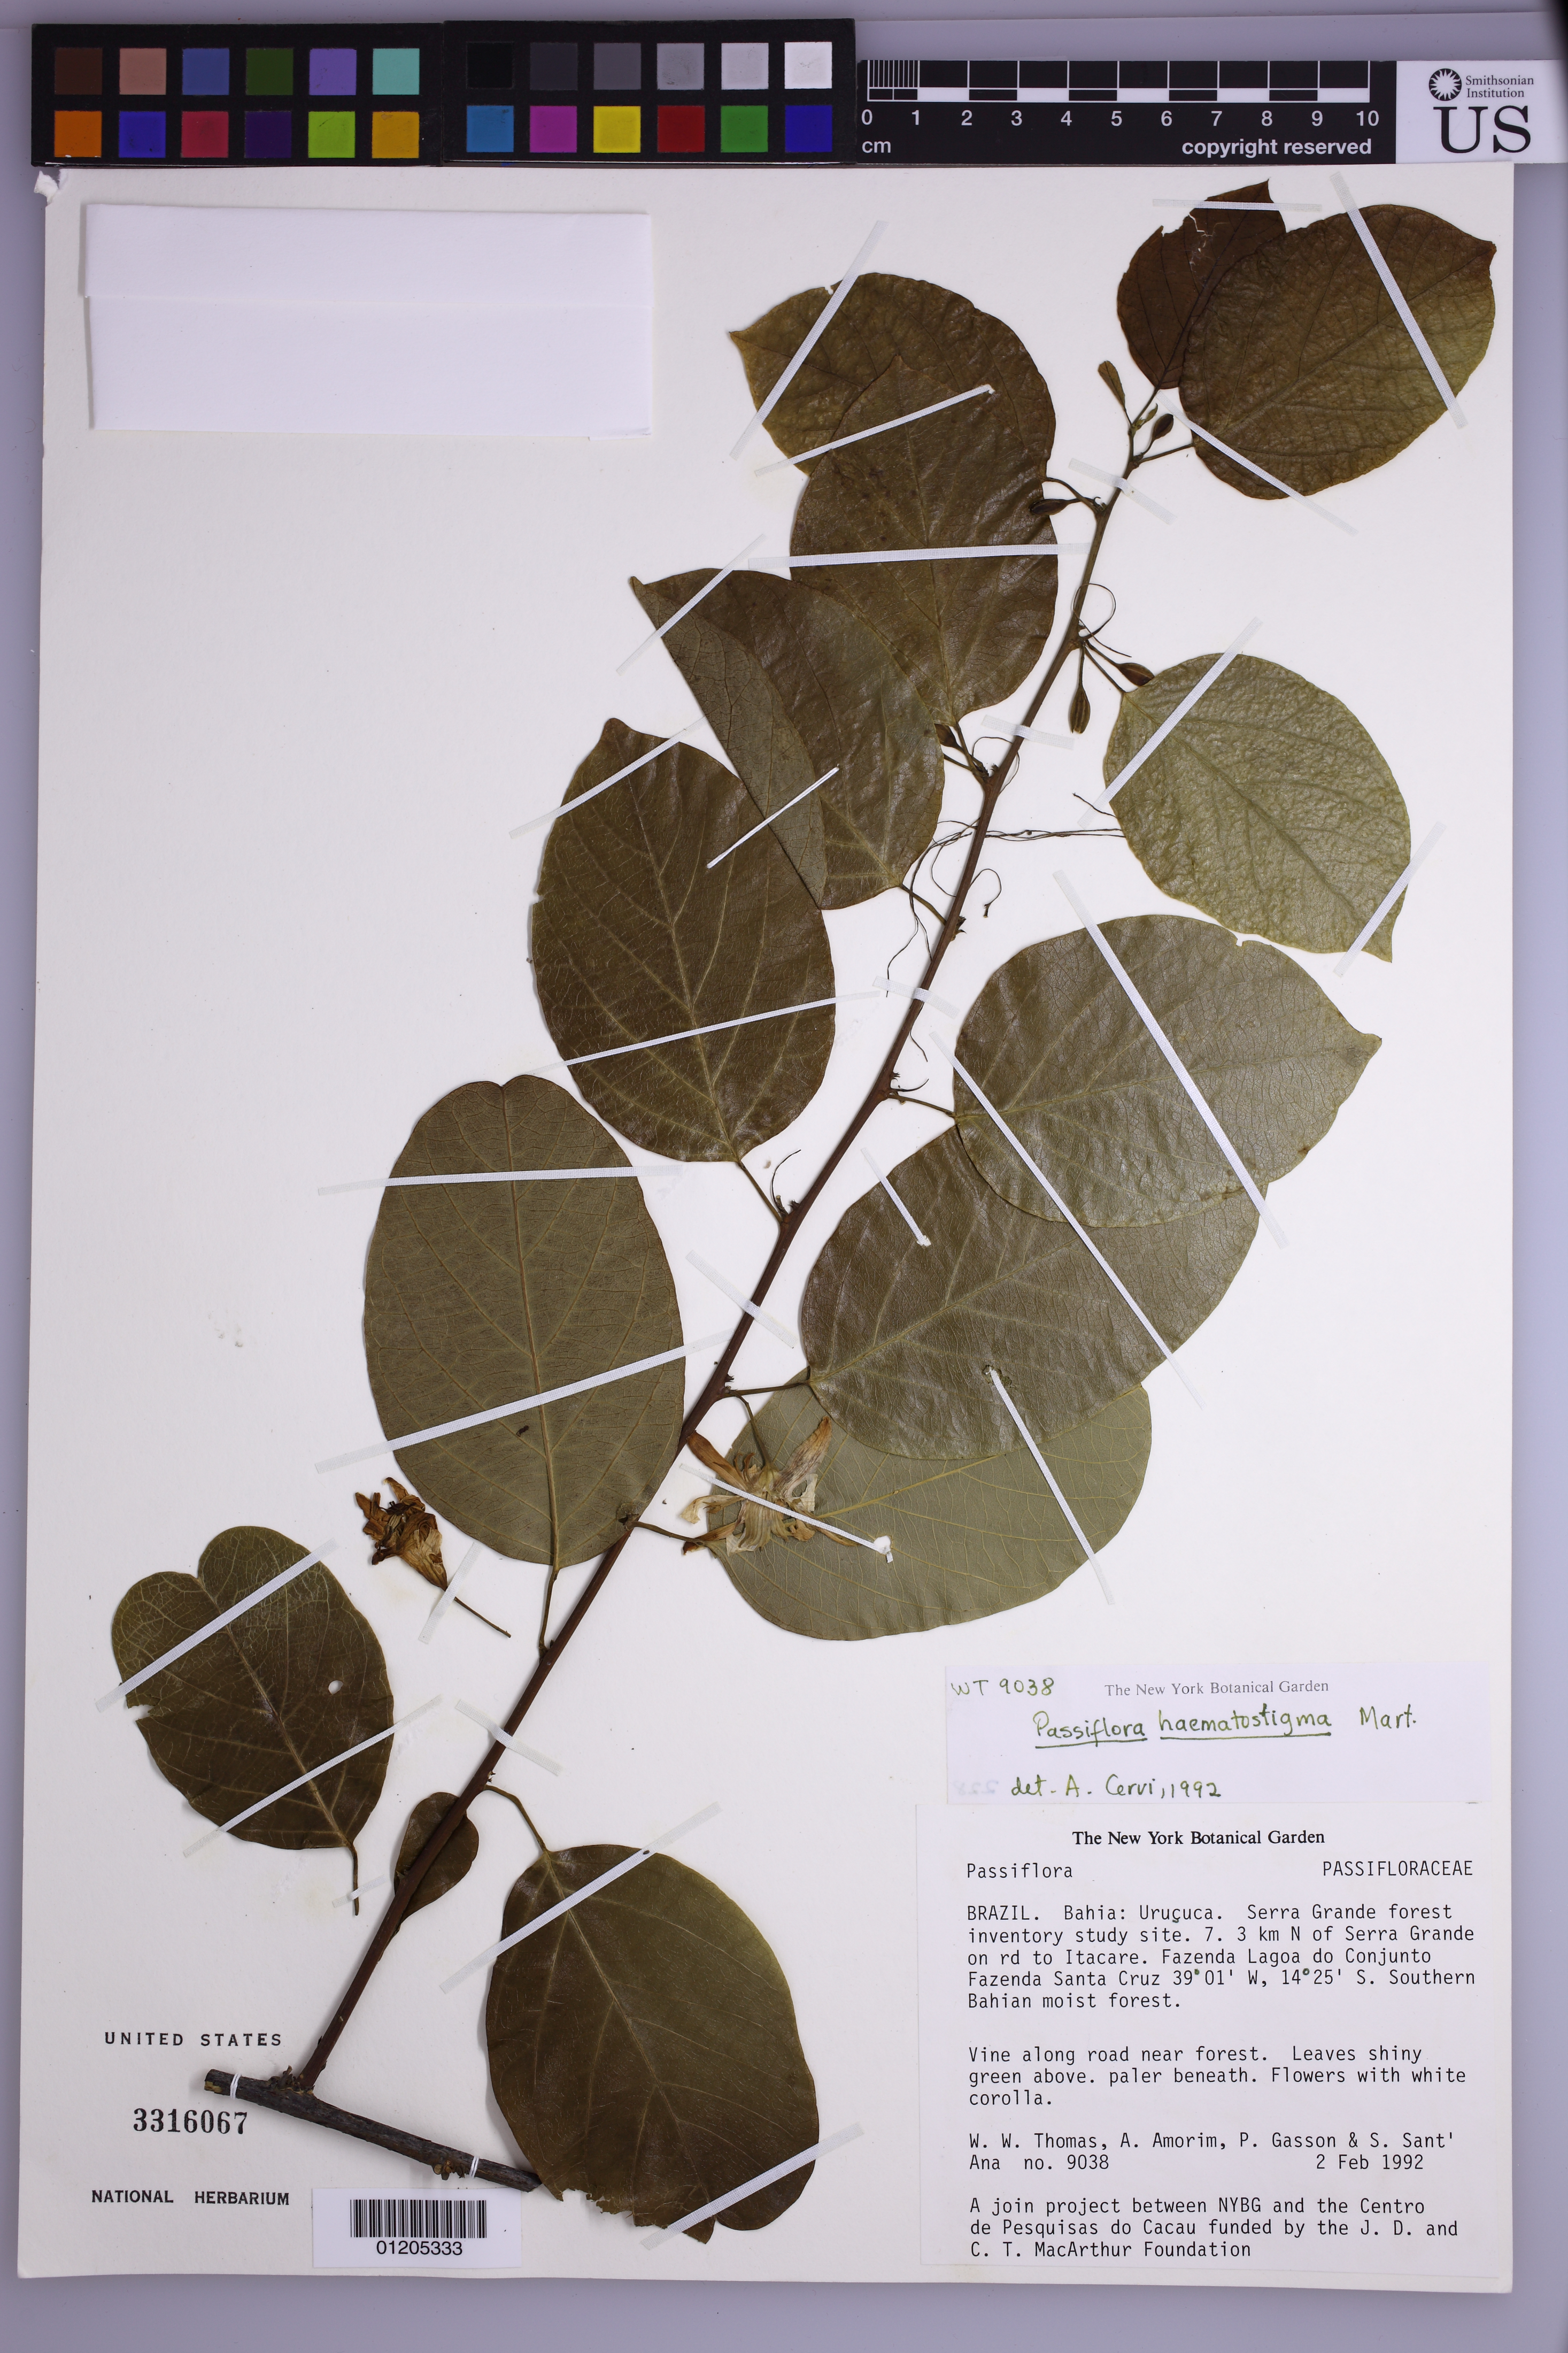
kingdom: Plantae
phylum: Tracheophyta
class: Magnoliopsida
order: Malpighiales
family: Passifloraceae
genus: Passiflora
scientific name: Passiflora haematostigma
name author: Mart. ex Mast.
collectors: W. W. Thomas, A. M. Amorim, P. Gasson & S. Sant'Ana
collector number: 9038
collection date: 1992-02-02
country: Brazil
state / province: Bahia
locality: Urucuca, Serra Grande forest inventory study site. 7.3 km N of Serra Grande on rd to Itacare.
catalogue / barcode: US 3316067